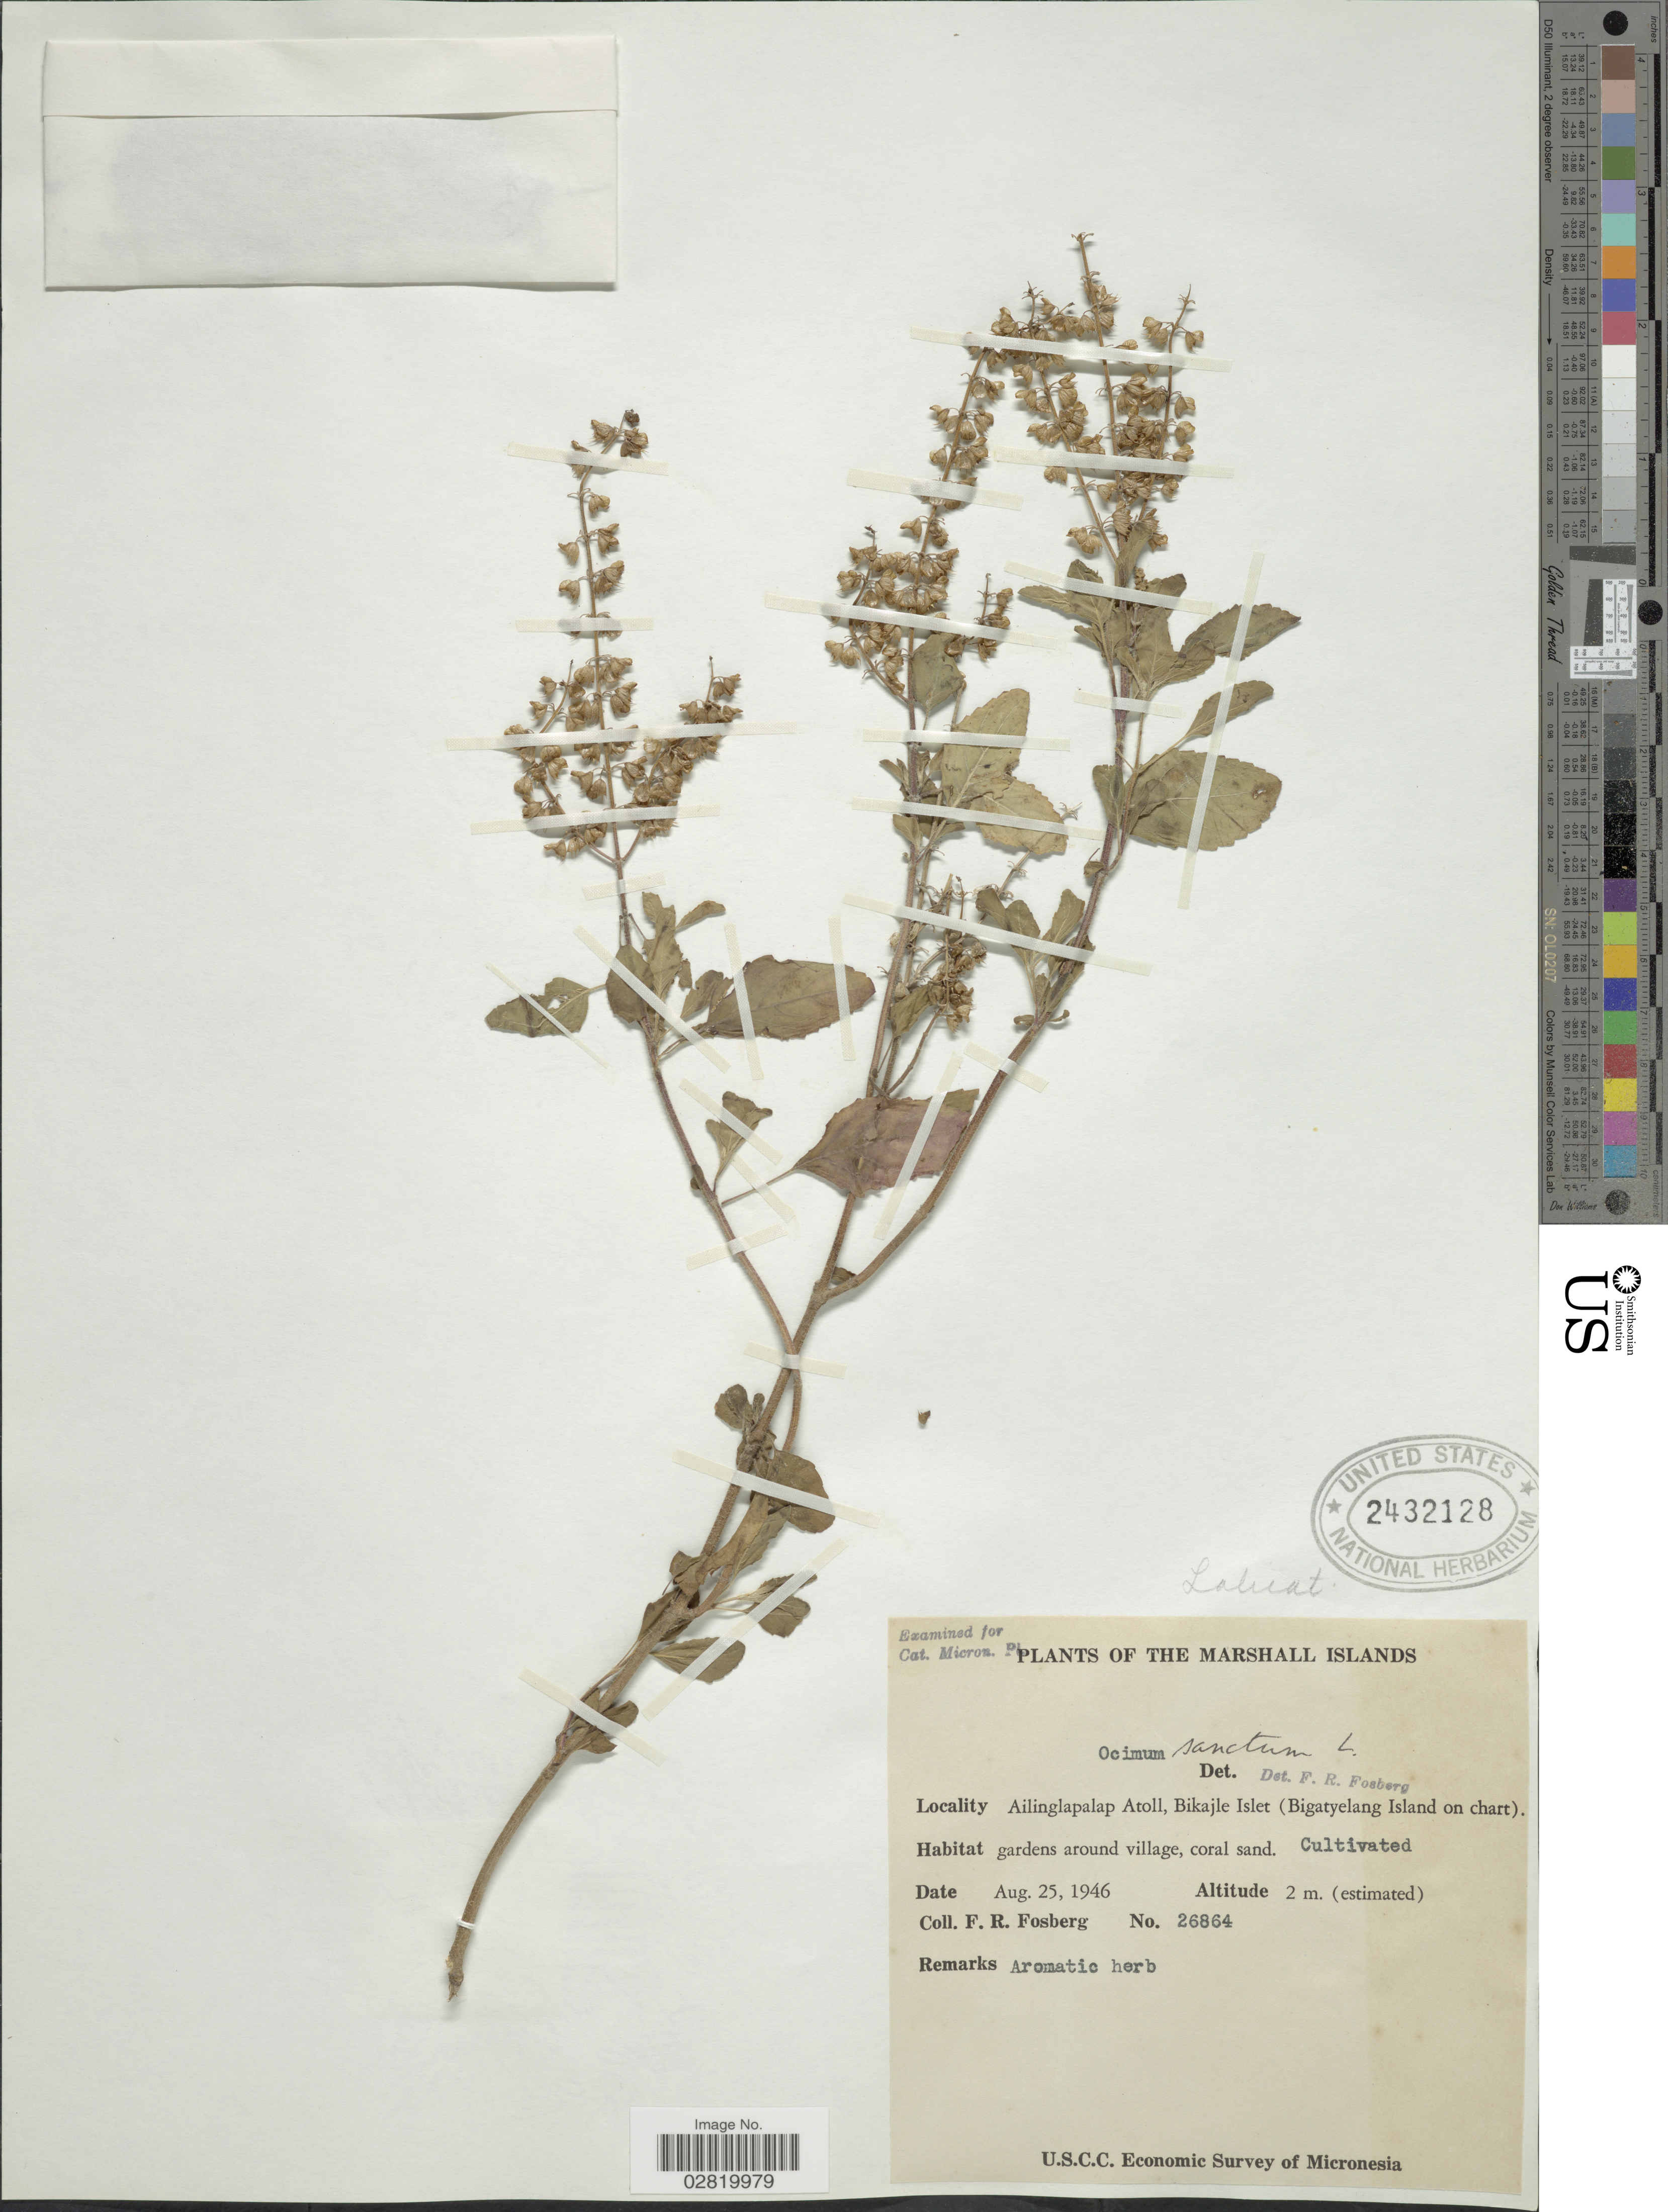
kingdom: Plantae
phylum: Tracheophyta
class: Magnoliopsida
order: Lamiales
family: Lamiaceae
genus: Ocimum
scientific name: Ocimum tenuiflorum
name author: L.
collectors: F. R. Fosberg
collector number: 26864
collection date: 1946-08-25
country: Marshall Islands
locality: Ailinglapalap Atoll, Bikajle Islet (Bigatyelang Island on chart), garden around village.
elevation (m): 2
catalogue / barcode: US 2432128